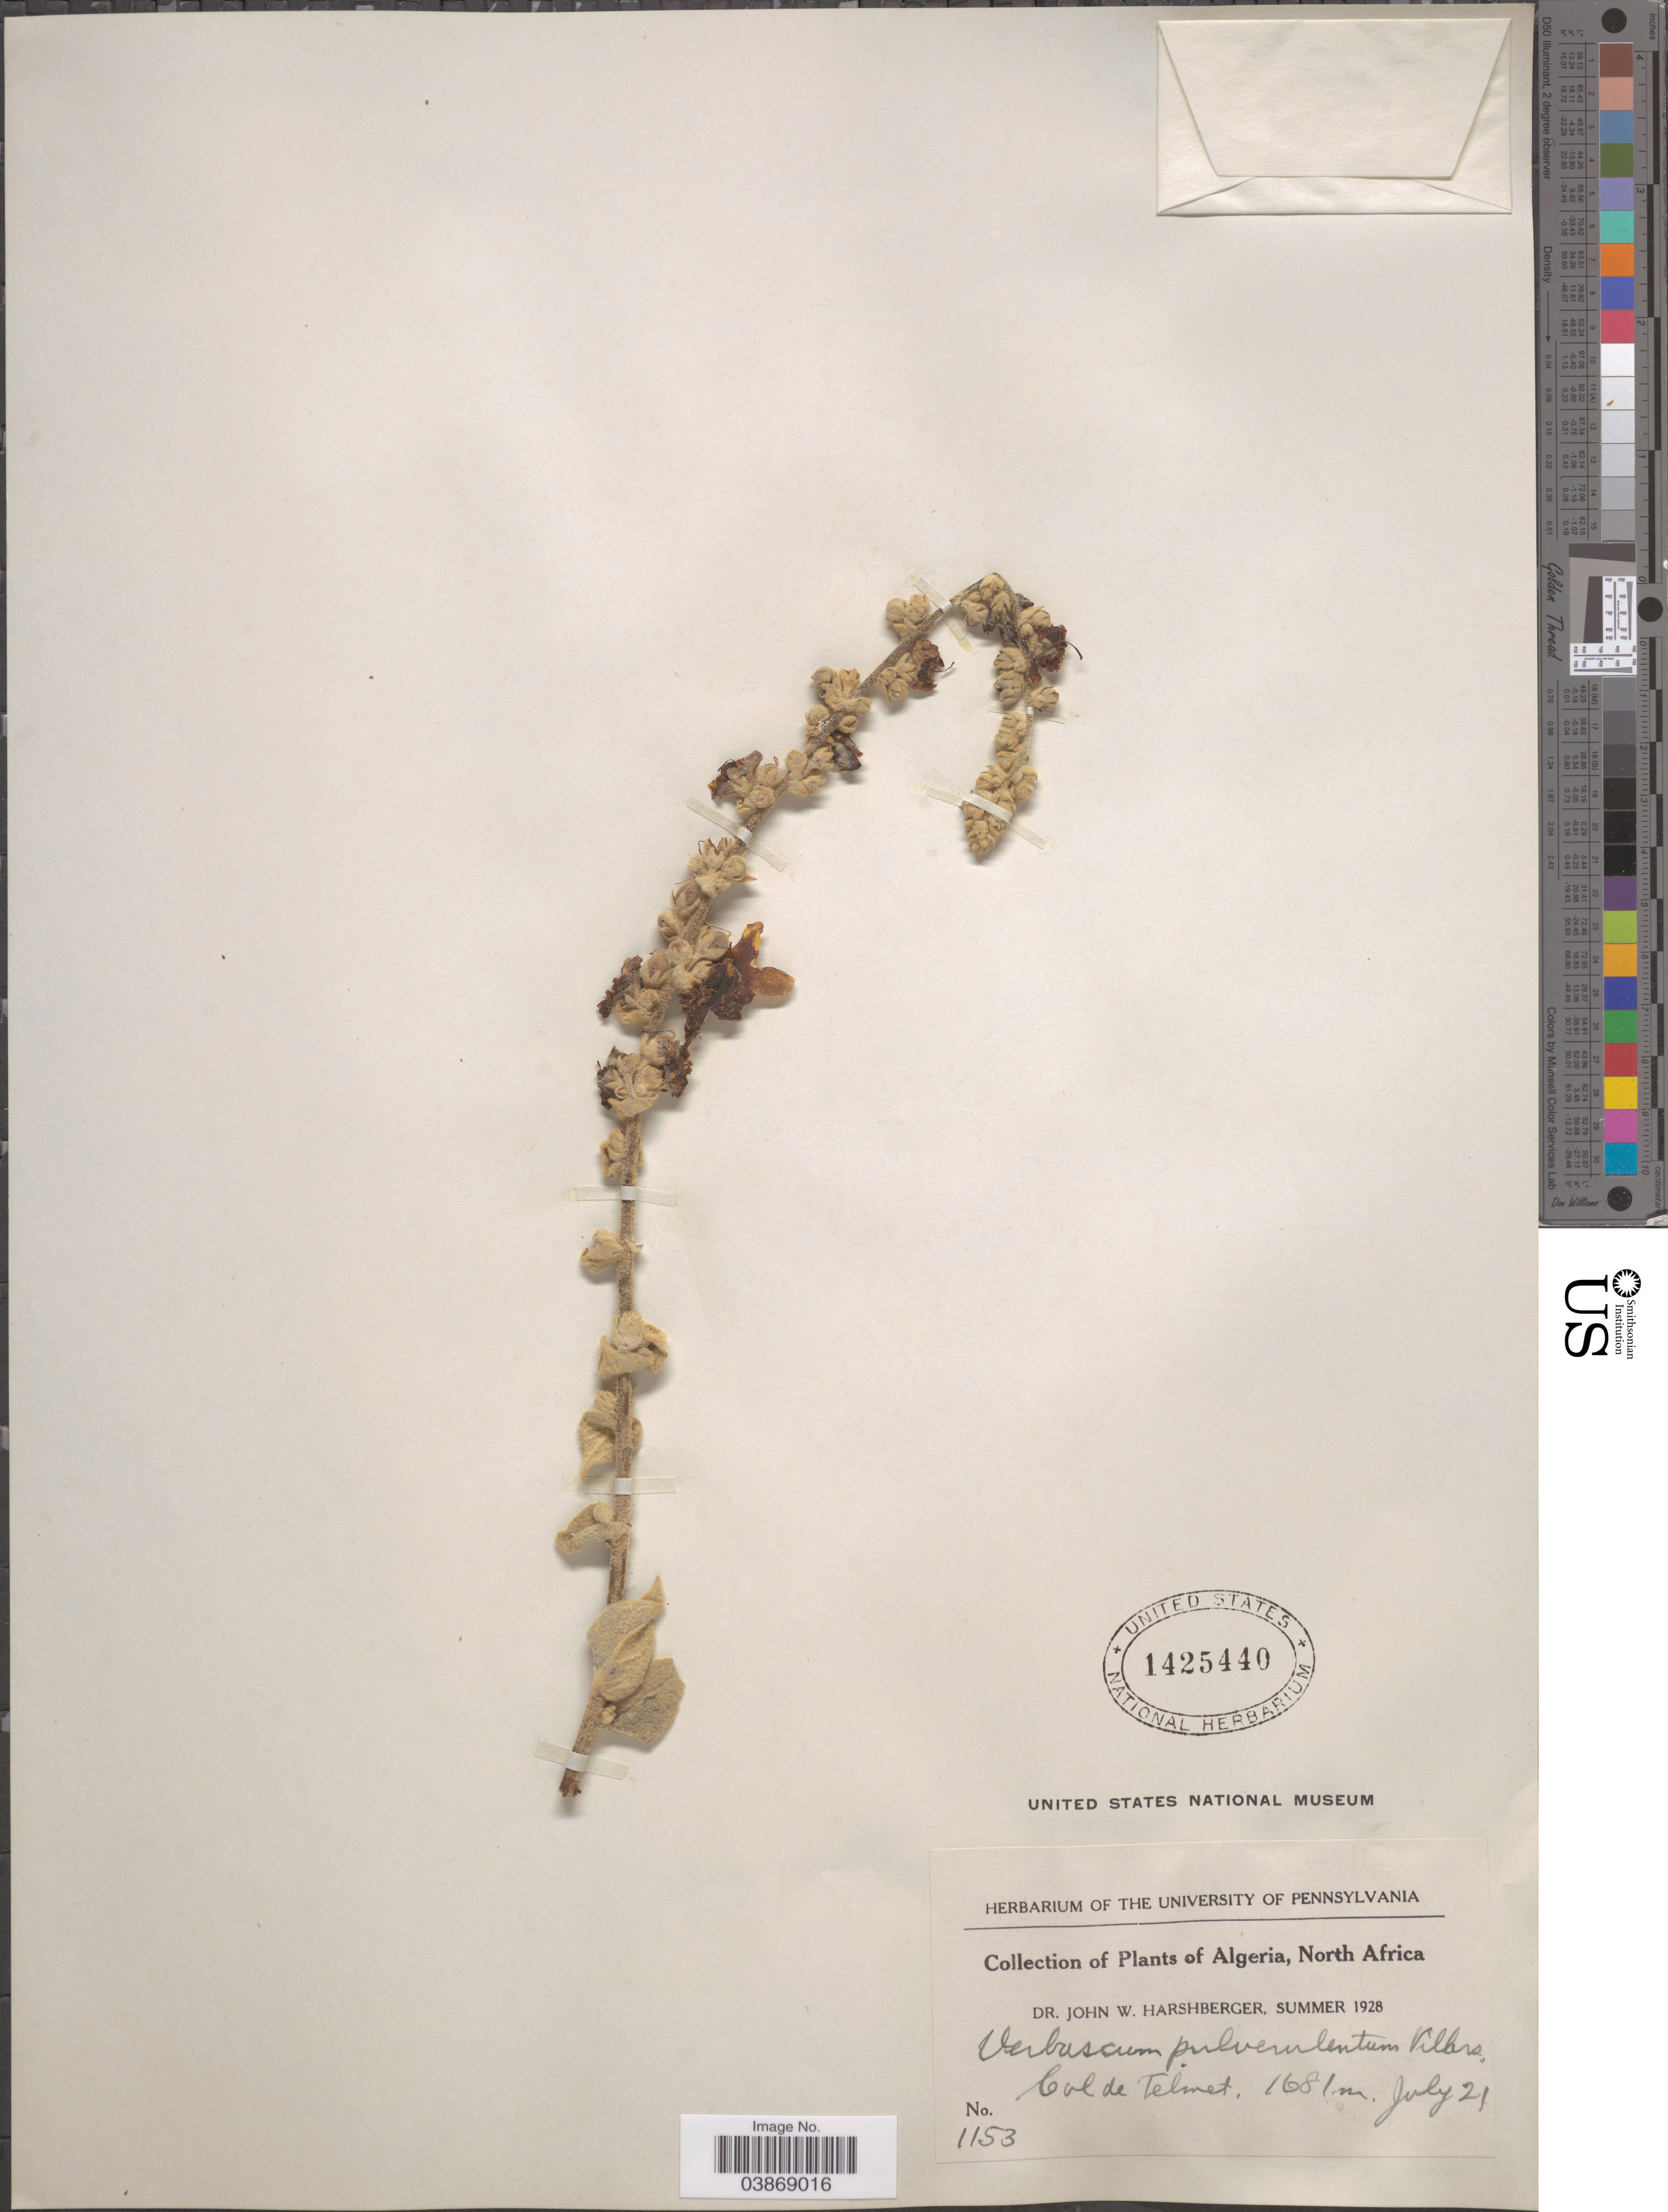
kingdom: Plantae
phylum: Tracheophyta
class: Magnoliopsida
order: Lamiales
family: Scrophulariaceae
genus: Verbascum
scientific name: Verbascum pulverulentum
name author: Vill.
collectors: J. W. Harshberger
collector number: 1153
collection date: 1928-07-21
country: Algeria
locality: North Africa. Col de Telmet.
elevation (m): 1681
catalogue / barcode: US 1425440